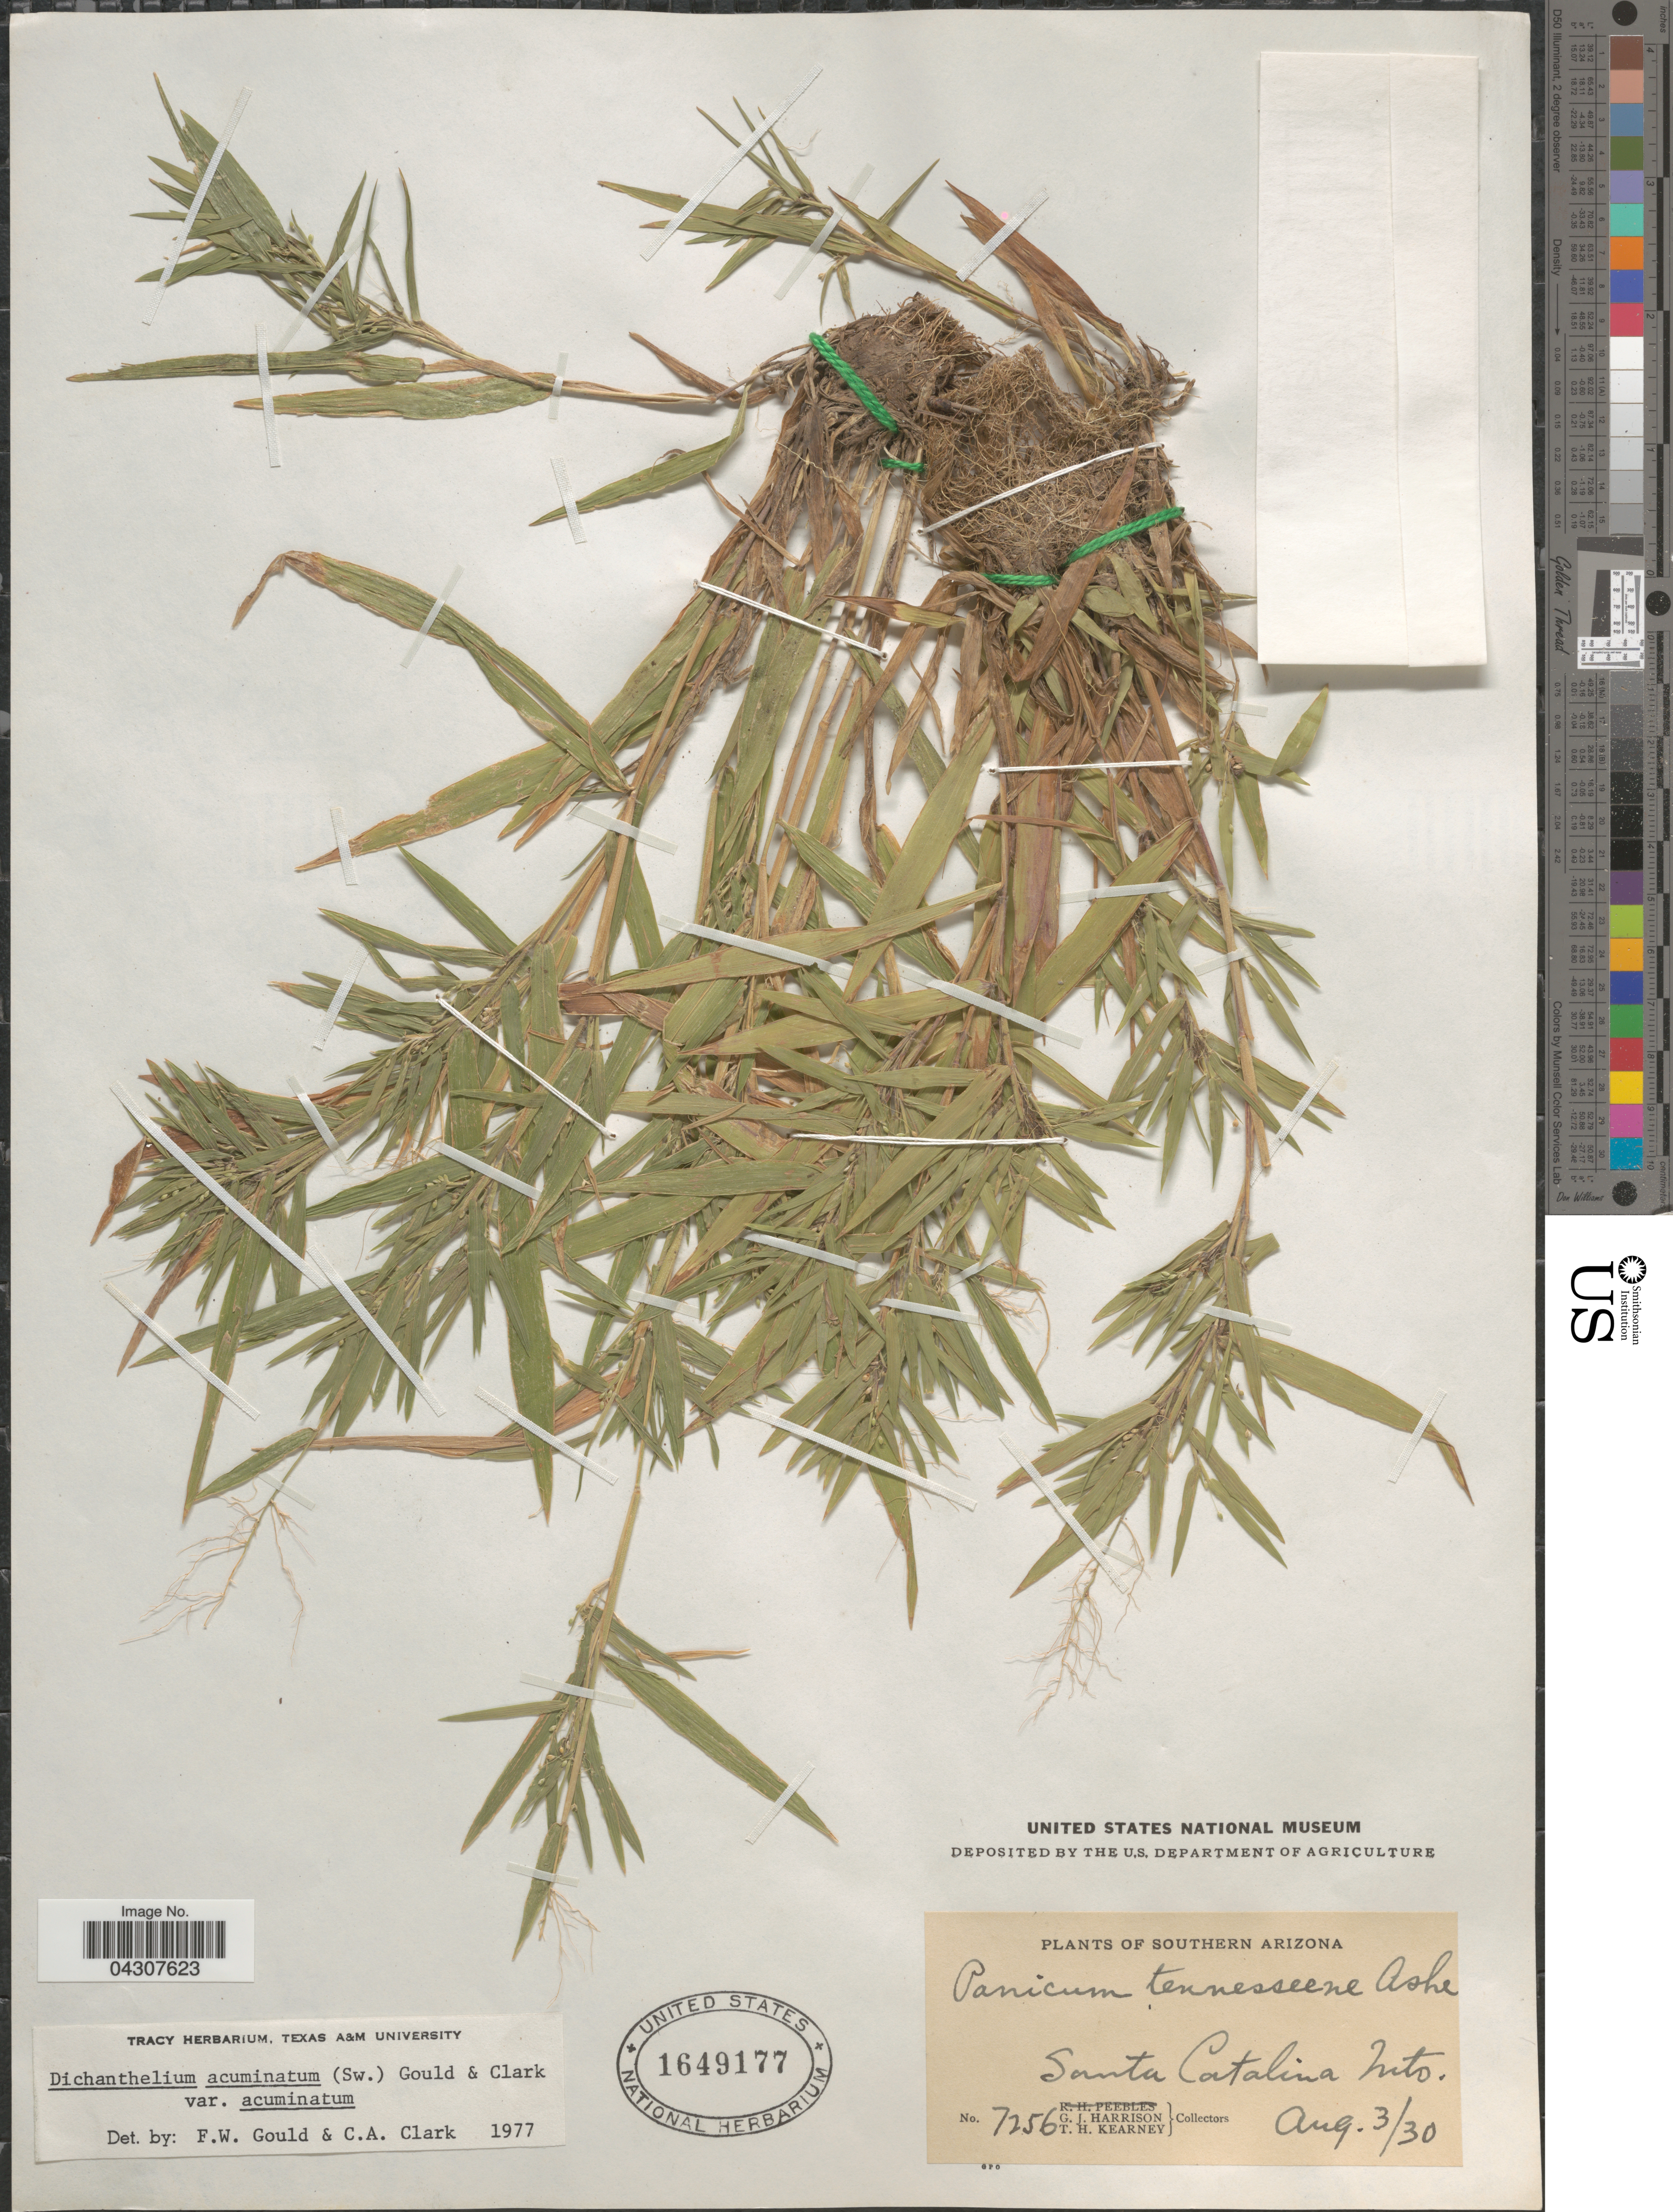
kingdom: Plantae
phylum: Tracheophyta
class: Liliopsida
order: Poales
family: Poaceae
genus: Dichanthelium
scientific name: Dichanthelium acuminatum var. acuminatum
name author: (Sw.) Gould & C.A. Clark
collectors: G. J. Harrison & T. H. Kearney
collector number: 7256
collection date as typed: Transcribed d/m/y: 3/8/30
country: United States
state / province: Arizona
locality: Southern Arizona. Santa Catalina Mts.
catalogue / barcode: US 1649177